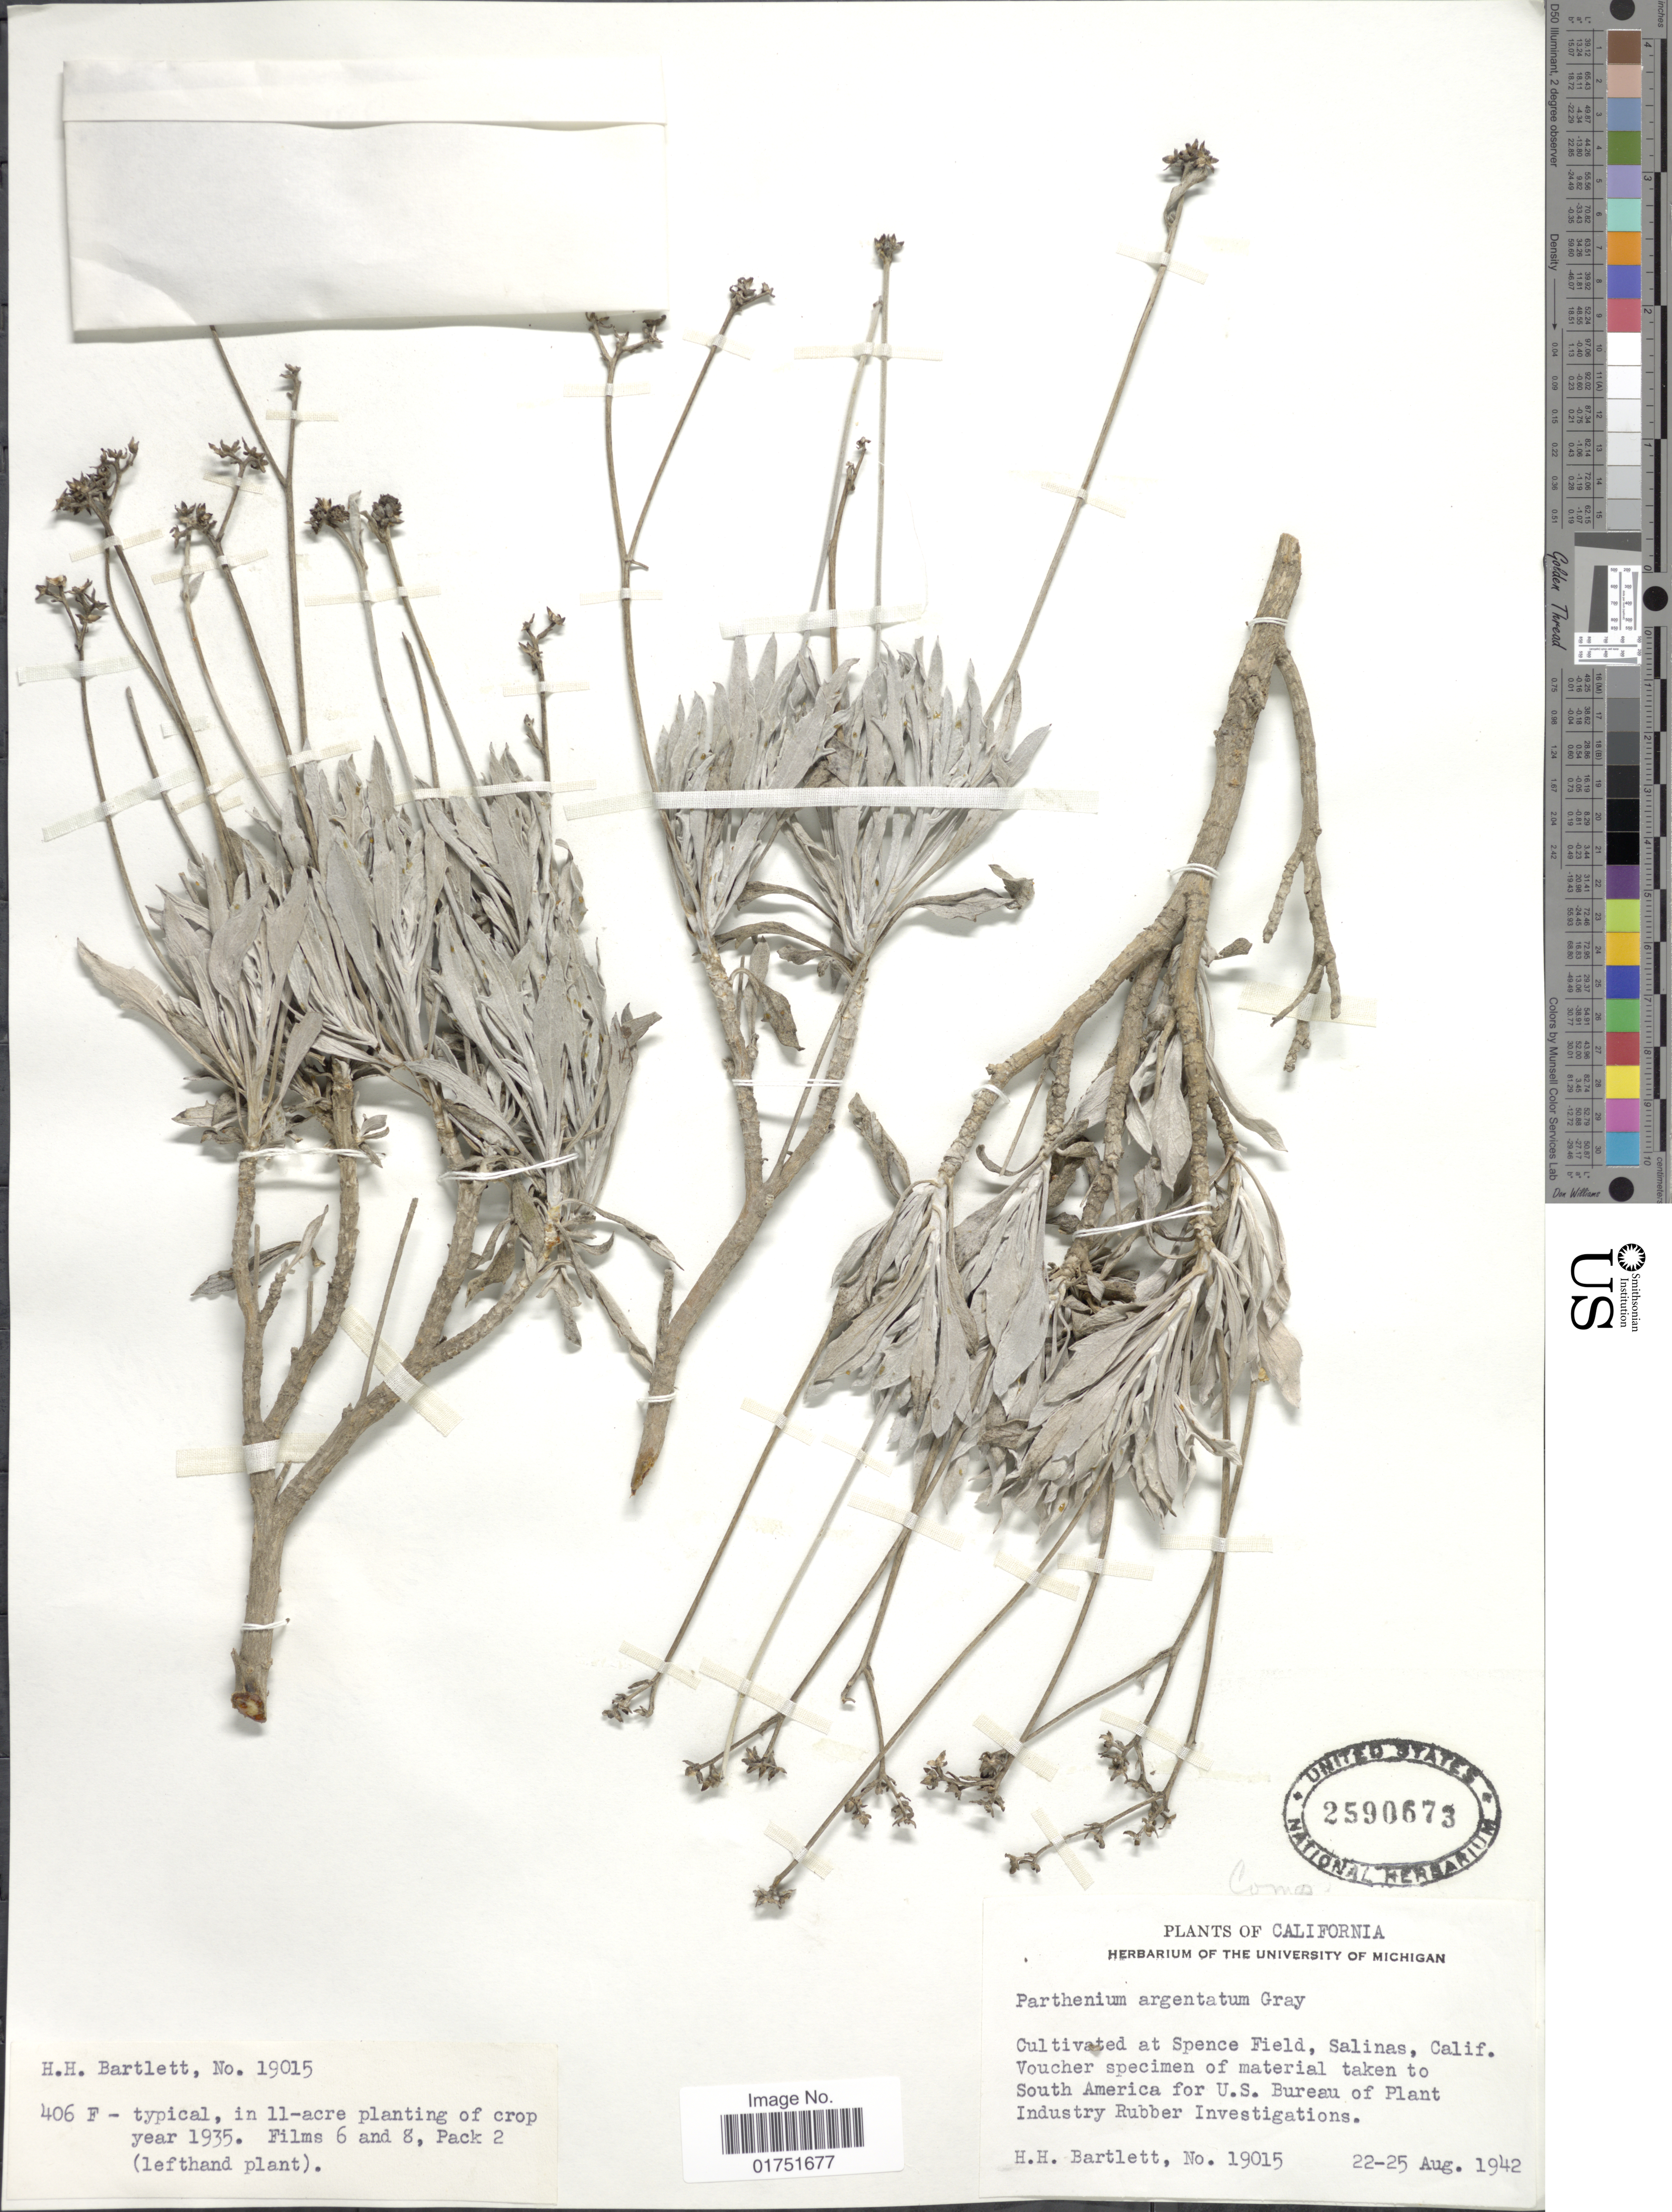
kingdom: Plantae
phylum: Tracheophyta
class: Magnoliopsida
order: Asterales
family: Asteraceae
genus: Parthenium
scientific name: Parthenium argentatum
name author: A. Gray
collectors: H. H. Bartlett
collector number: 19015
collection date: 1942-08-22/1942-08-25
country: United States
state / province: California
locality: Spence Field, Salinas, Calif,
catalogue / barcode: US 2590673